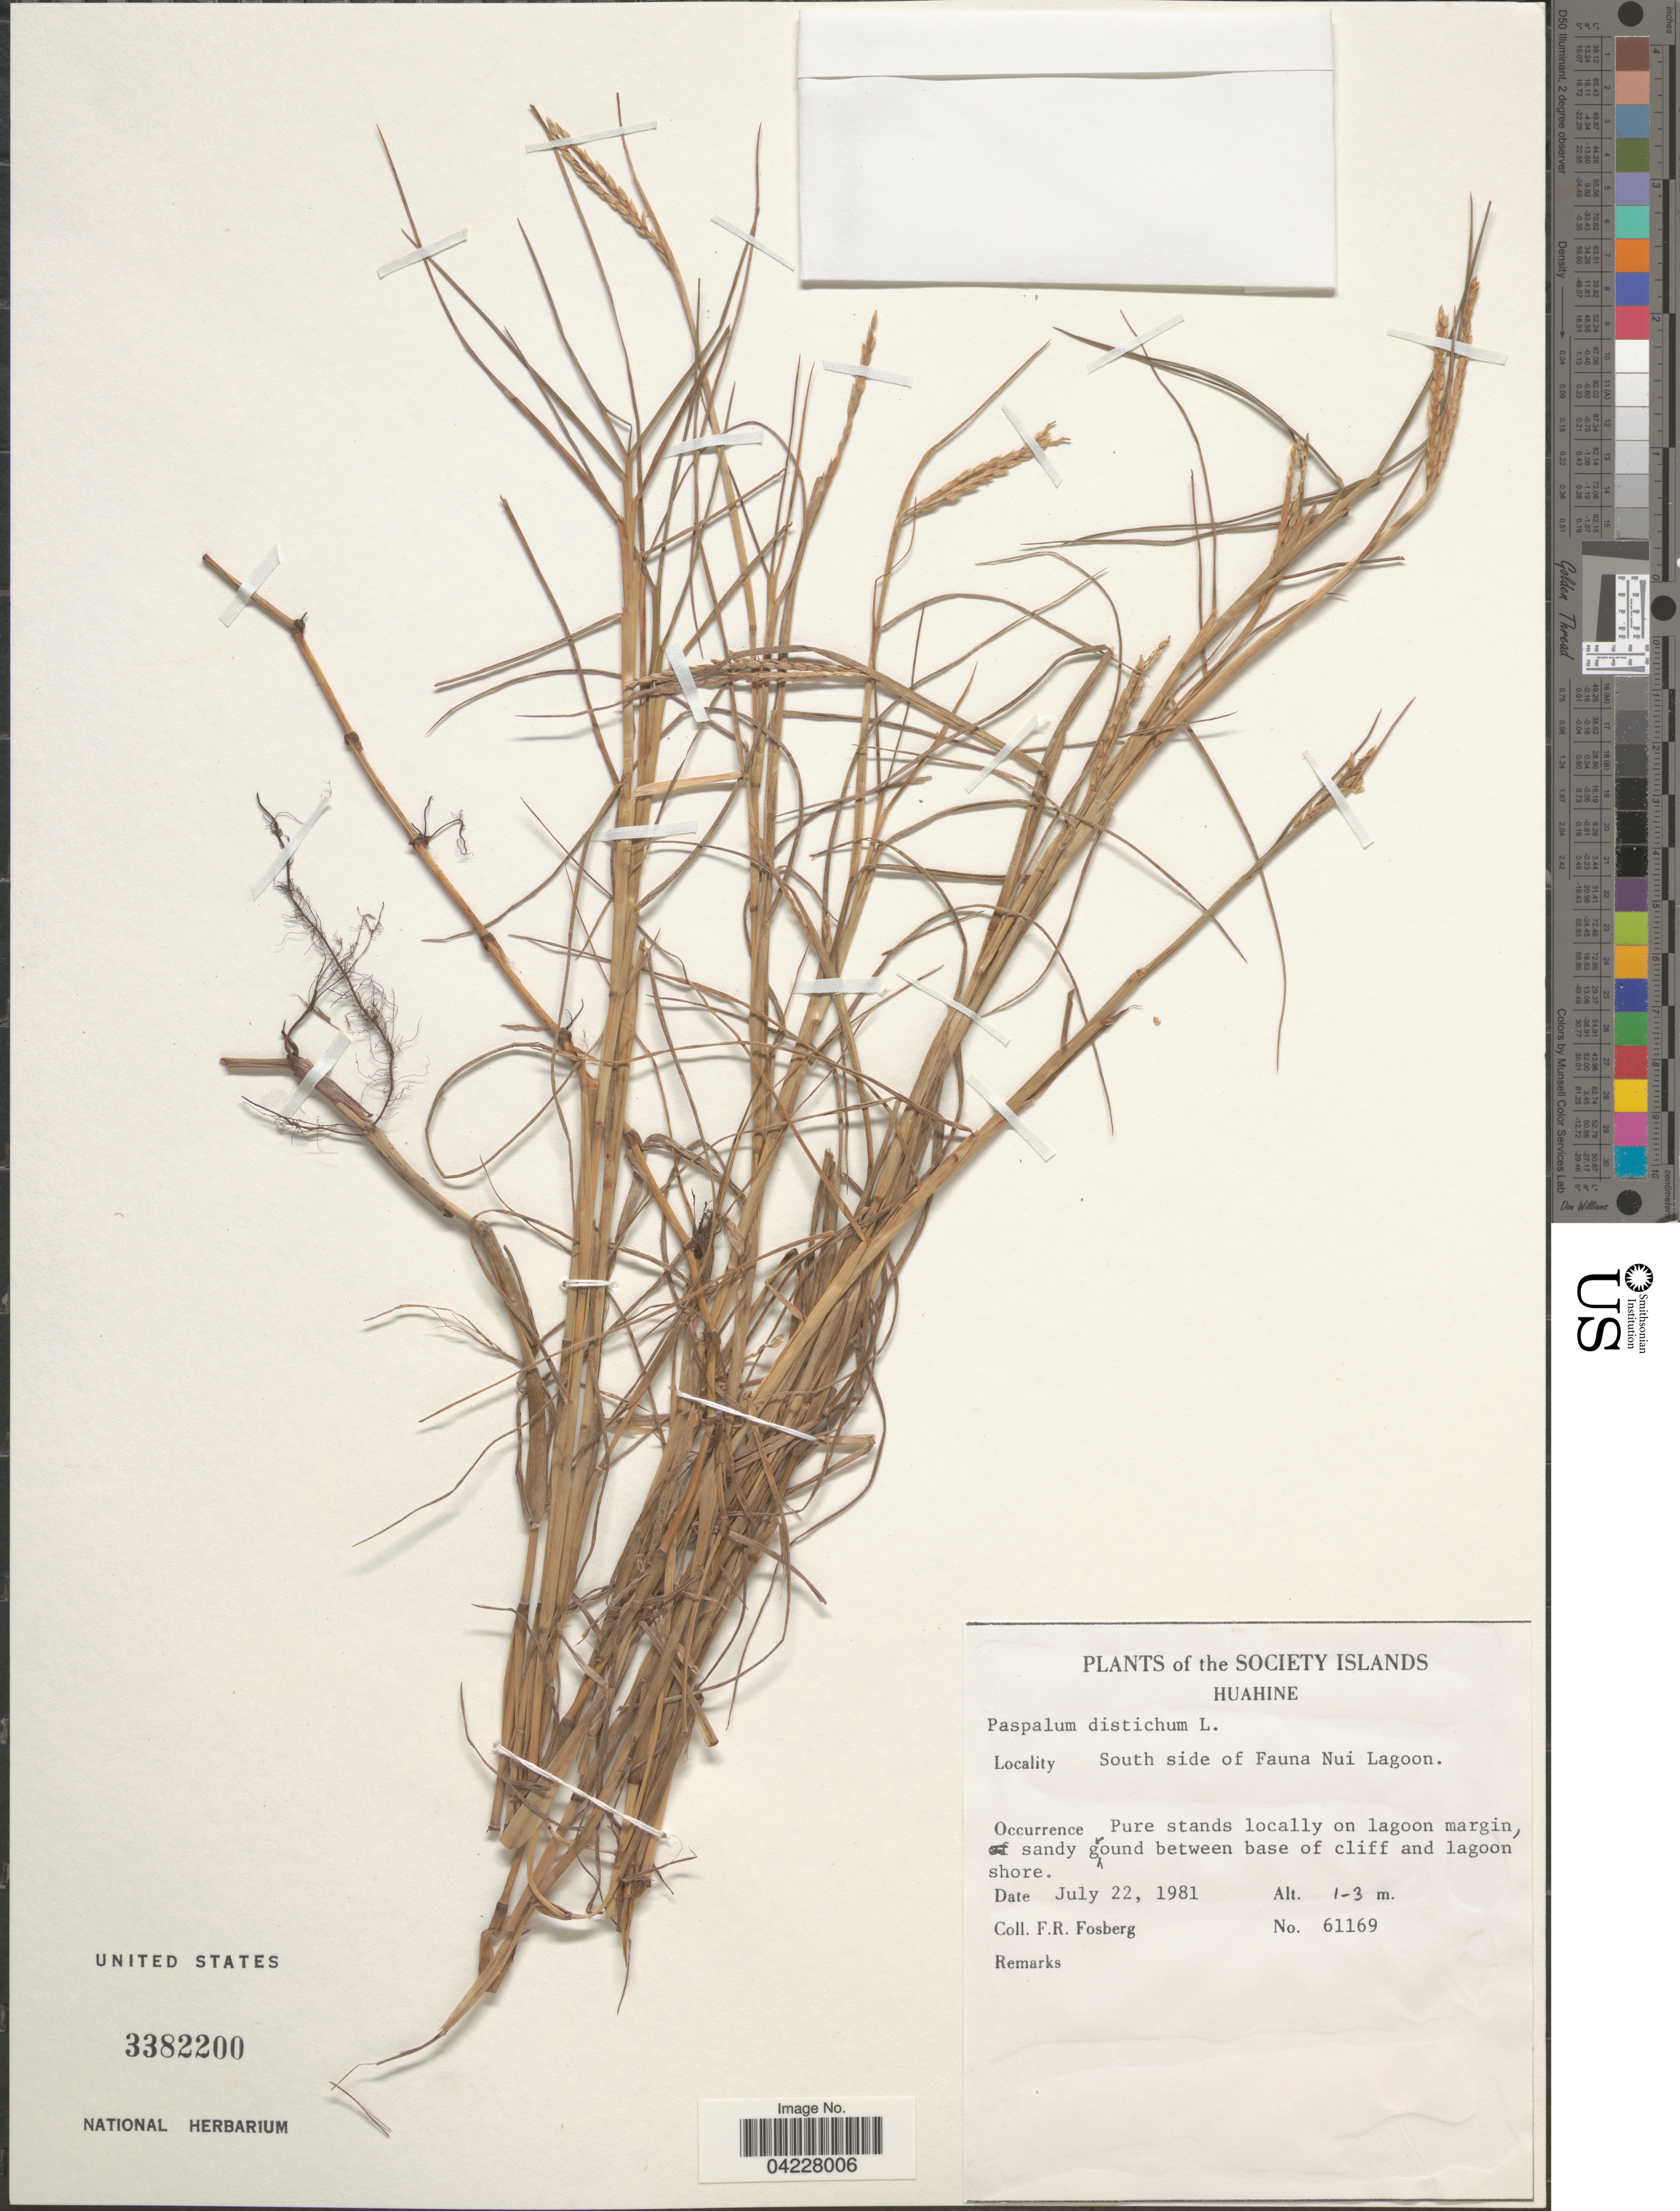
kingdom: Plantae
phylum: Tracheophyta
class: Liliopsida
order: Poales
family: Poaceae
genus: Paspalum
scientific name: Paspalum distichum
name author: L.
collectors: F. R. Fosberg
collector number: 61169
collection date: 1981-07-22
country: French Polynesia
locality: The Society Islands. Huahine. South side of Fauna Nui Lagoon.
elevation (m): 1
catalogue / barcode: US 3382200